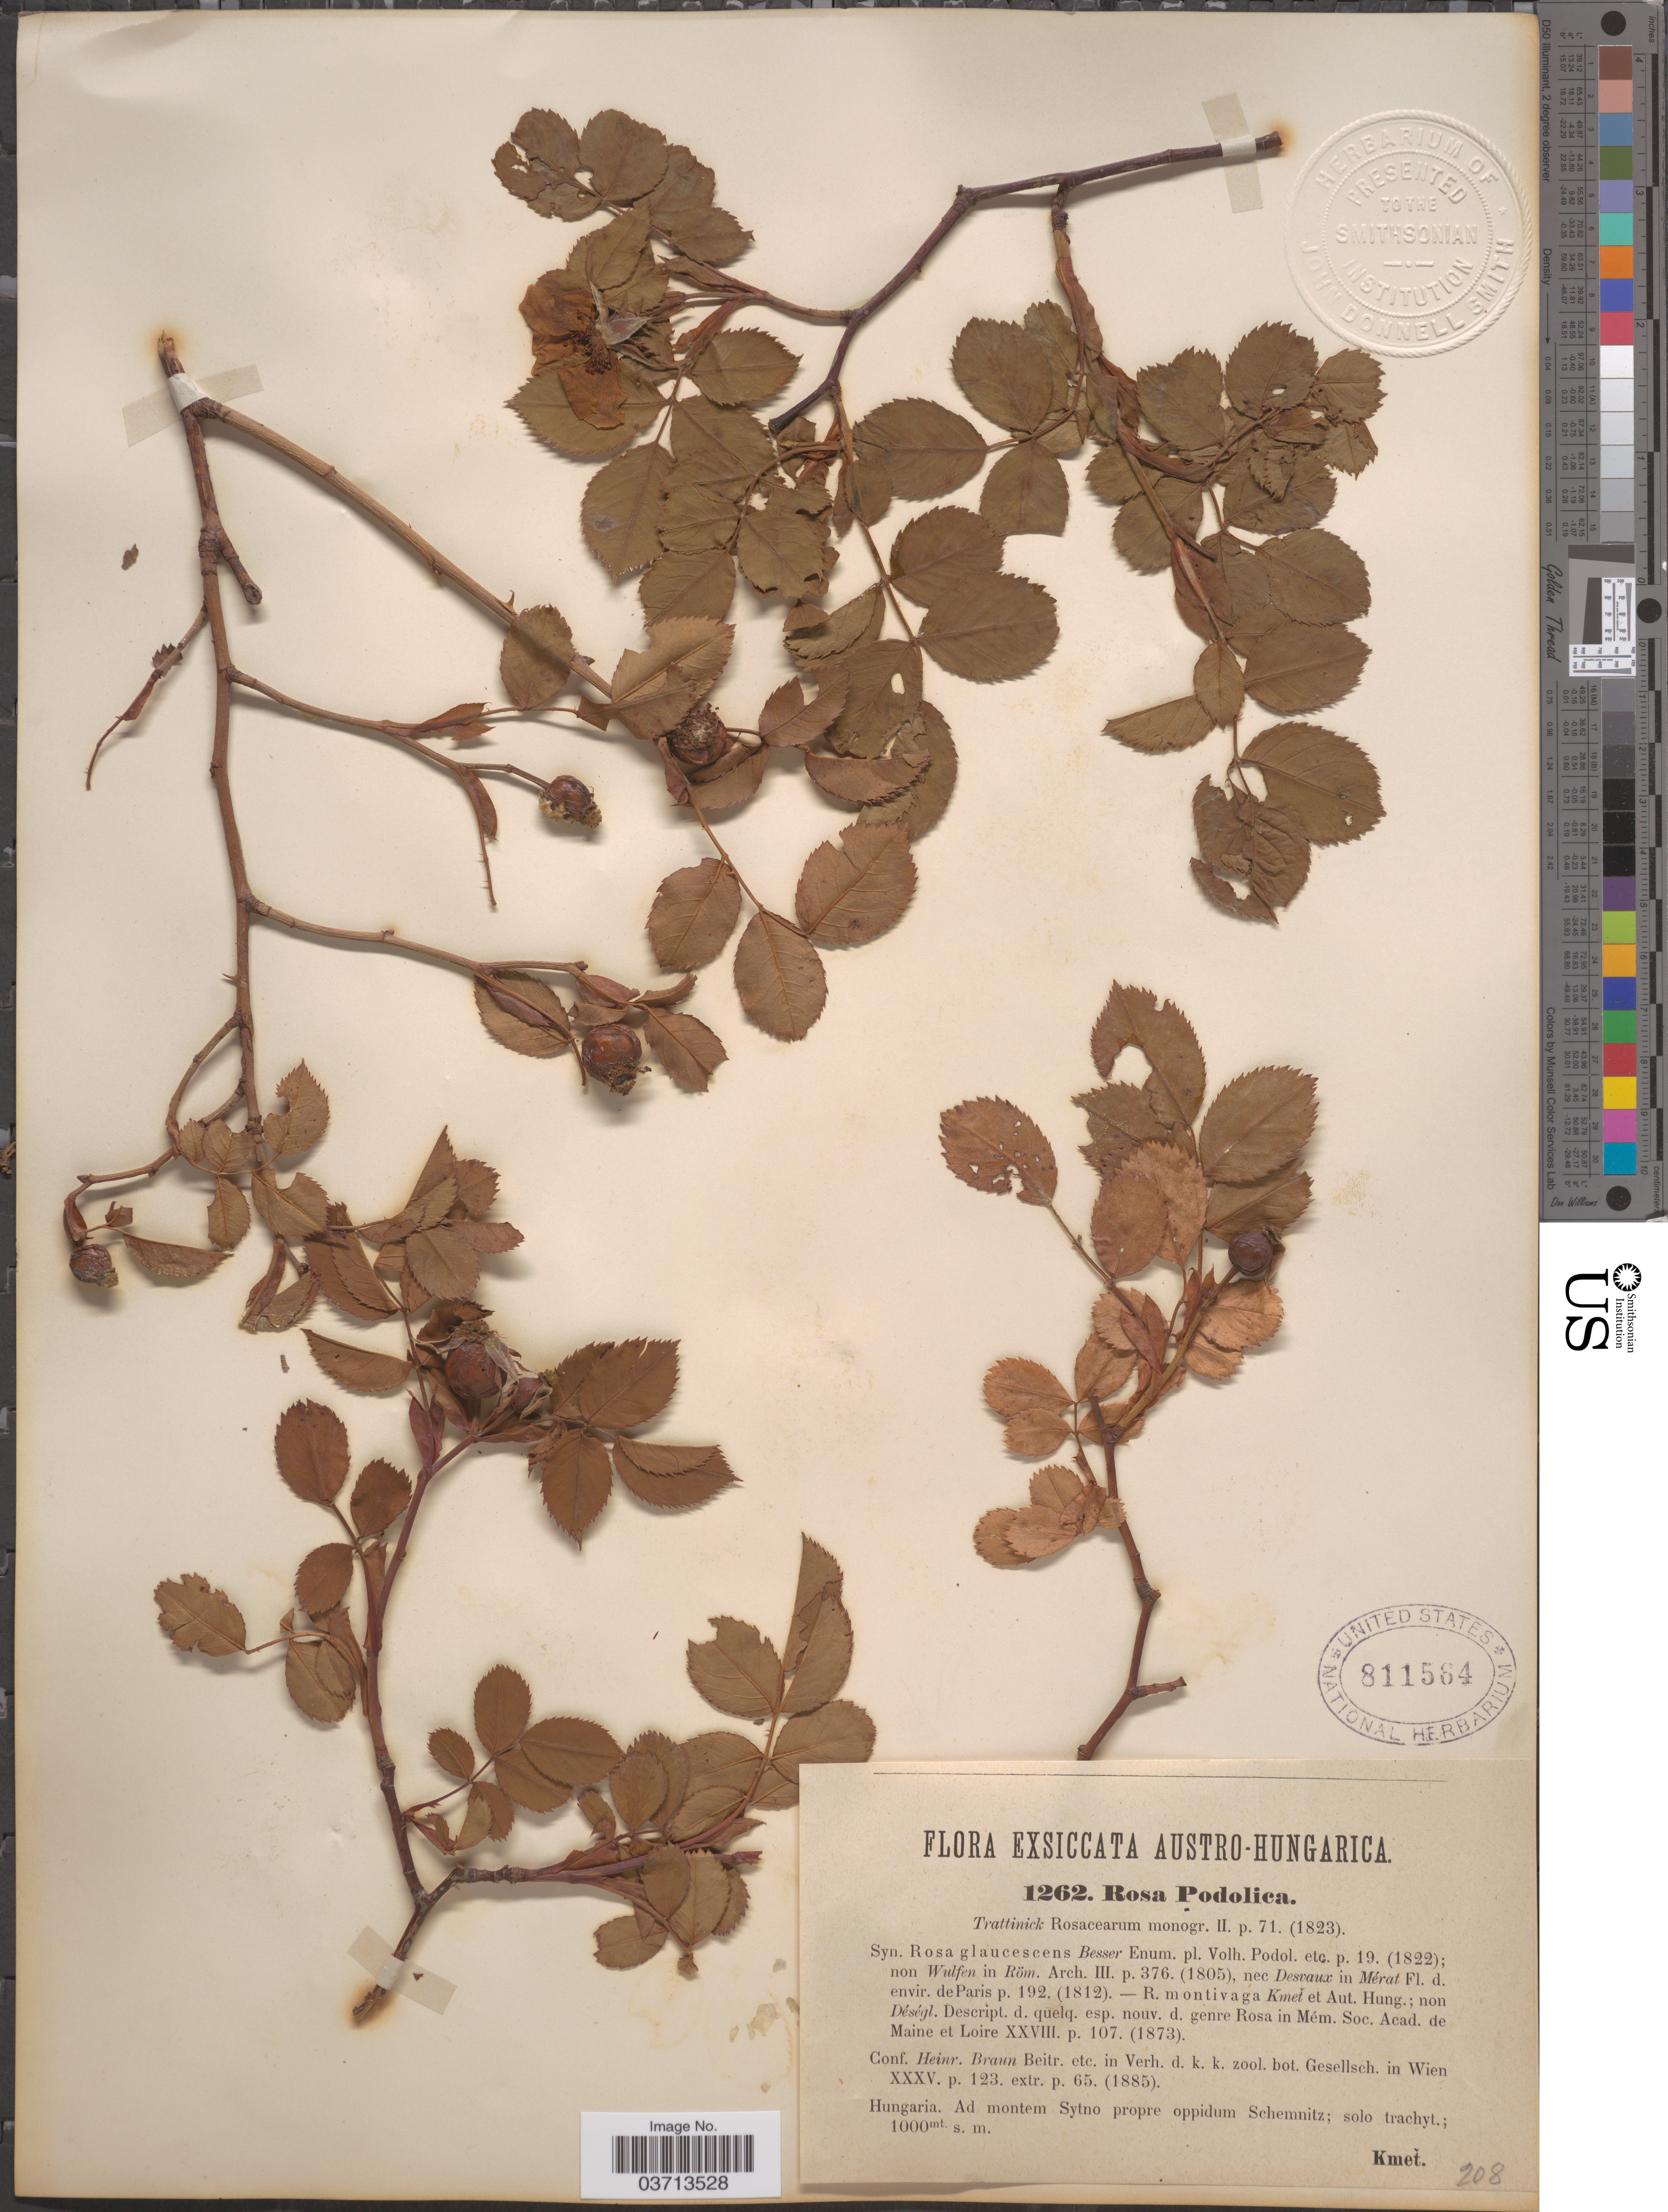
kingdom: Plantae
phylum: Tracheophyta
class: Magnoliopsida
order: Rosales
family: Rosaceae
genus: Rosa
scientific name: Rosa podolica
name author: Tratt.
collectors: A. Kmet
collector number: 1262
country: Hungary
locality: Austro-Hungarica. Ad montem Sytno propre oppidum Schemnitz.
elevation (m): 1000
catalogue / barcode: US 811564